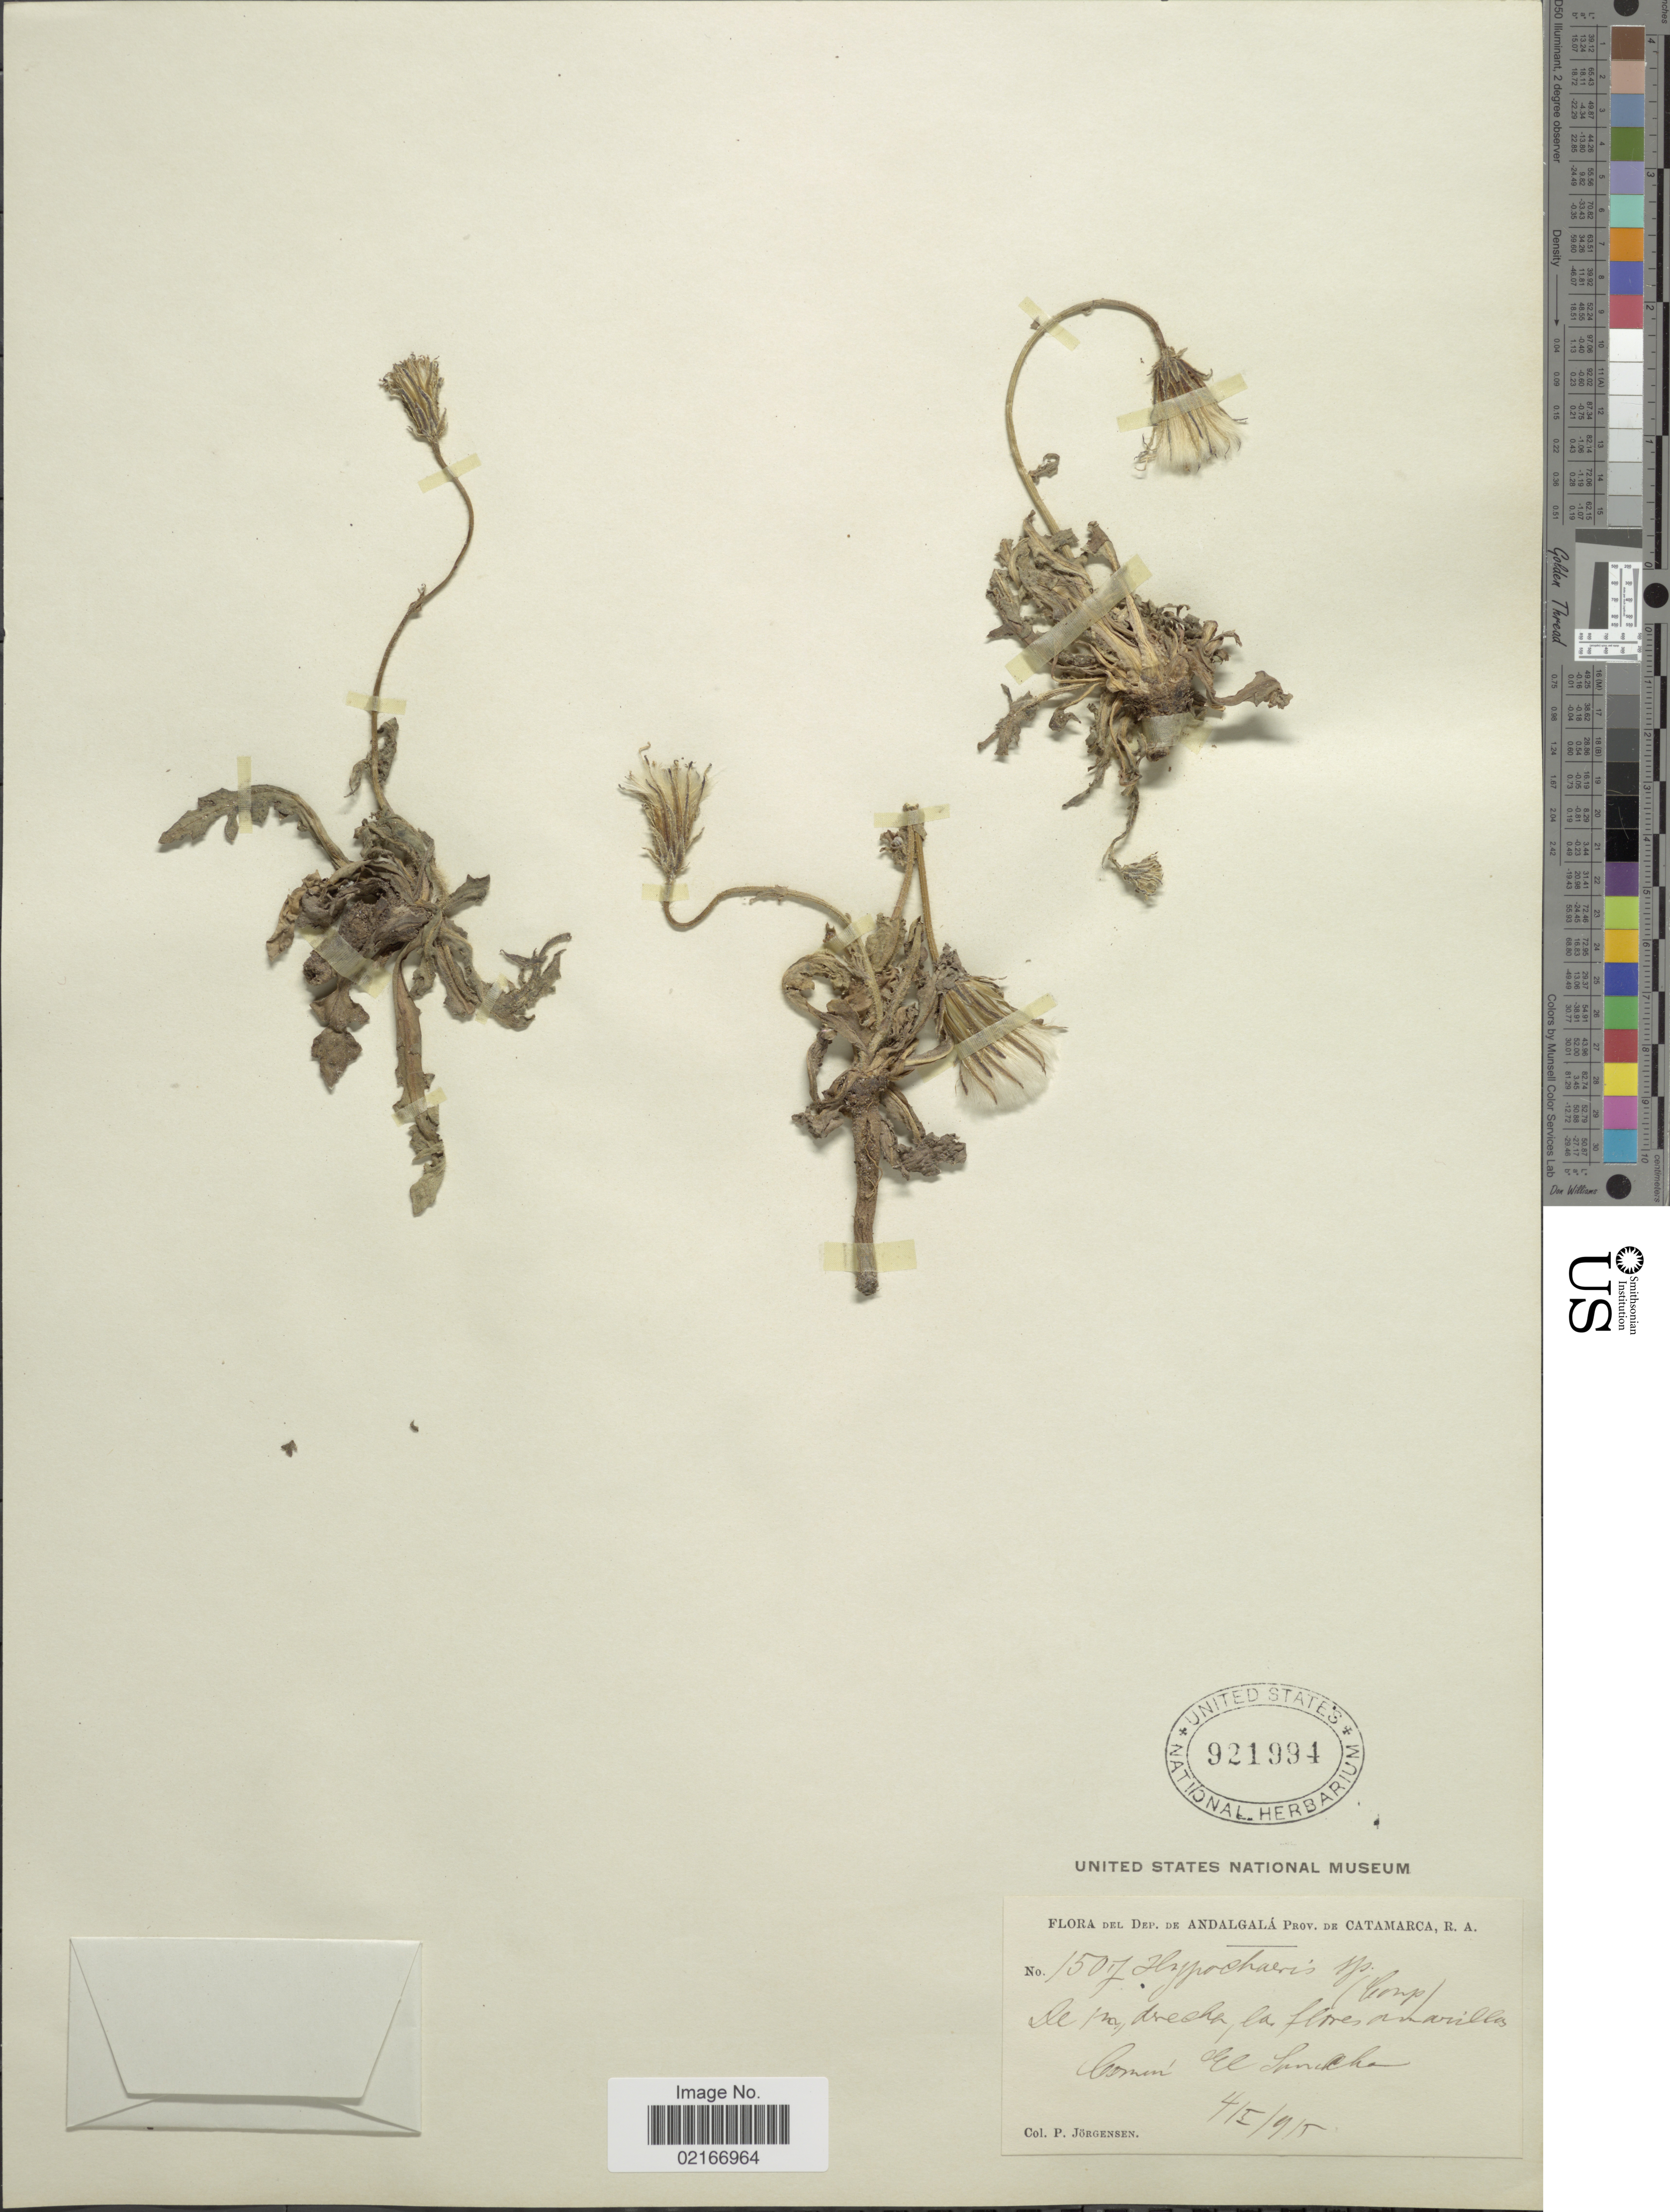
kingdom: Plantae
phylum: Tracheophyta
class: Magnoliopsida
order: Asterales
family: Asteraceae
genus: Hypochaeris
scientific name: Hypochaeris sp.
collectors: P. Jörgensen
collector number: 1507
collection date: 1915-01-04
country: Argentina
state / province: Catamarca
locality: Dep. de Andalgalá. Común El Suncho.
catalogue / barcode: US 921994